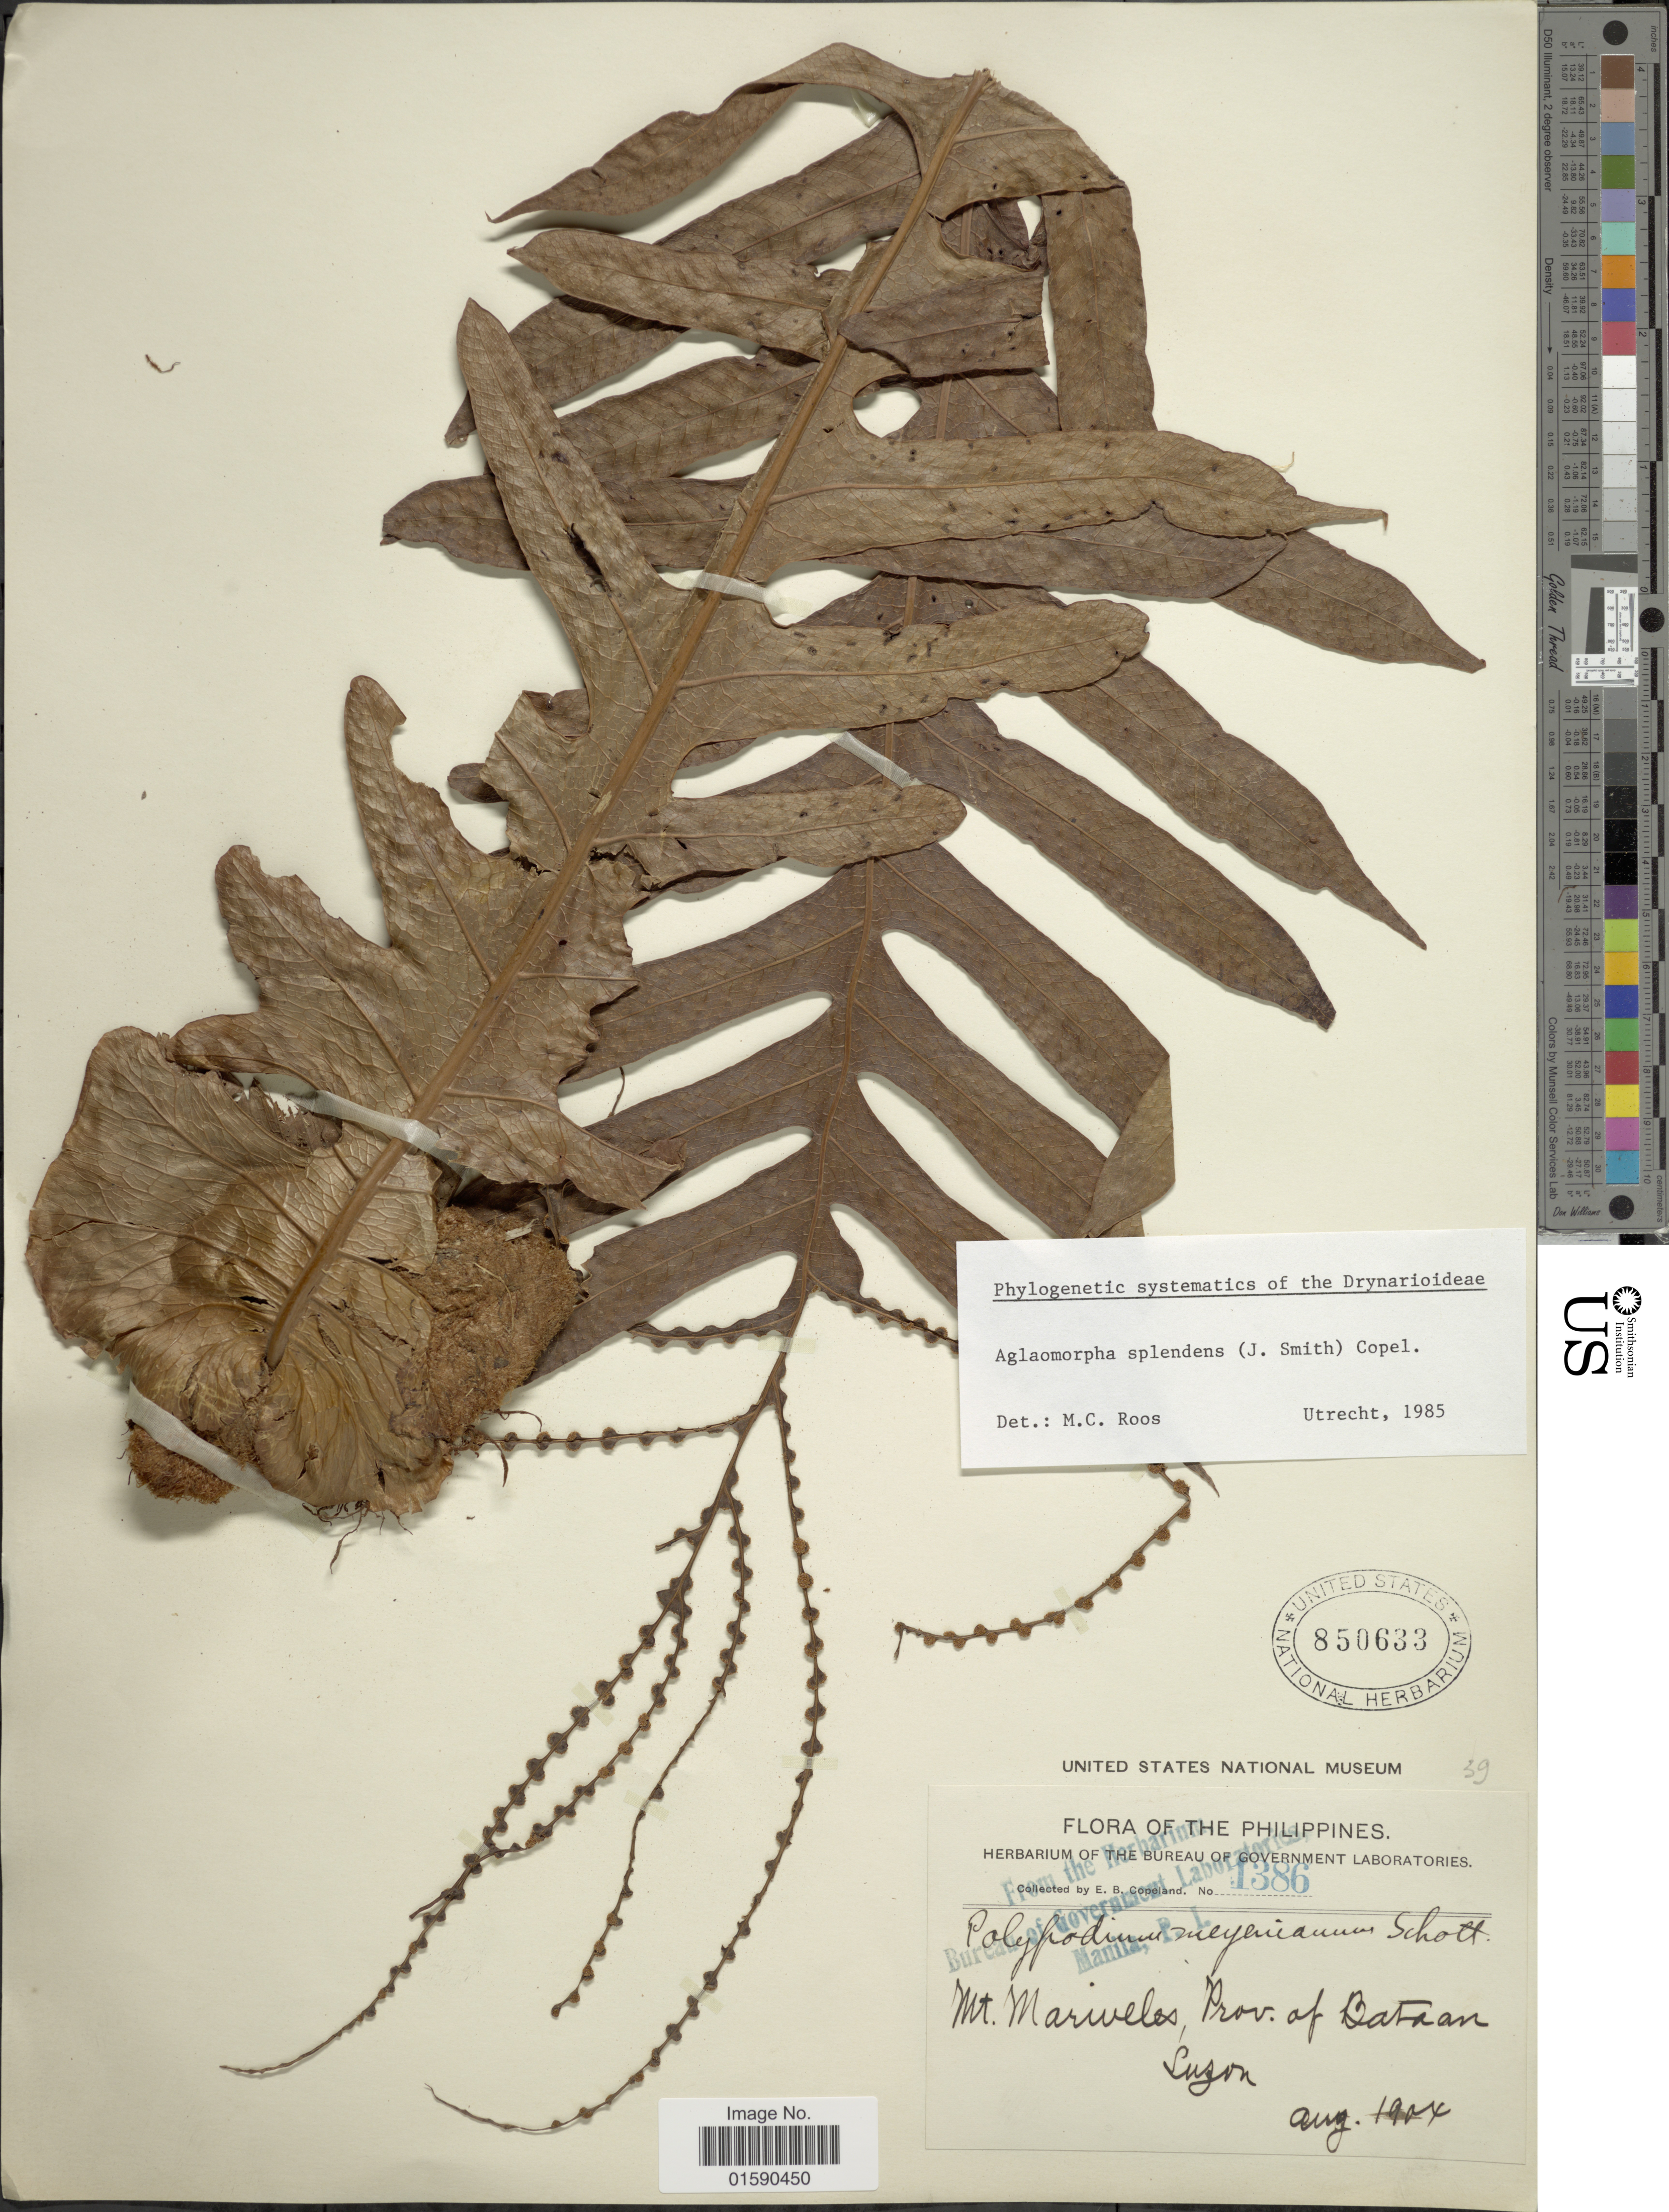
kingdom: Plantae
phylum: Tracheophyta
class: Polypodiopsida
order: Polypodiales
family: Polypodiaceae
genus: Aglaomorpha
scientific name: Aglaomorpha splendens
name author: (J. Sm.) Copel.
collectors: E. B. Copeland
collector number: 1386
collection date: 1904-08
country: Philippines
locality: Mt. Mariveles, Prov. of Bataan. Luzon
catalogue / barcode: US 850633